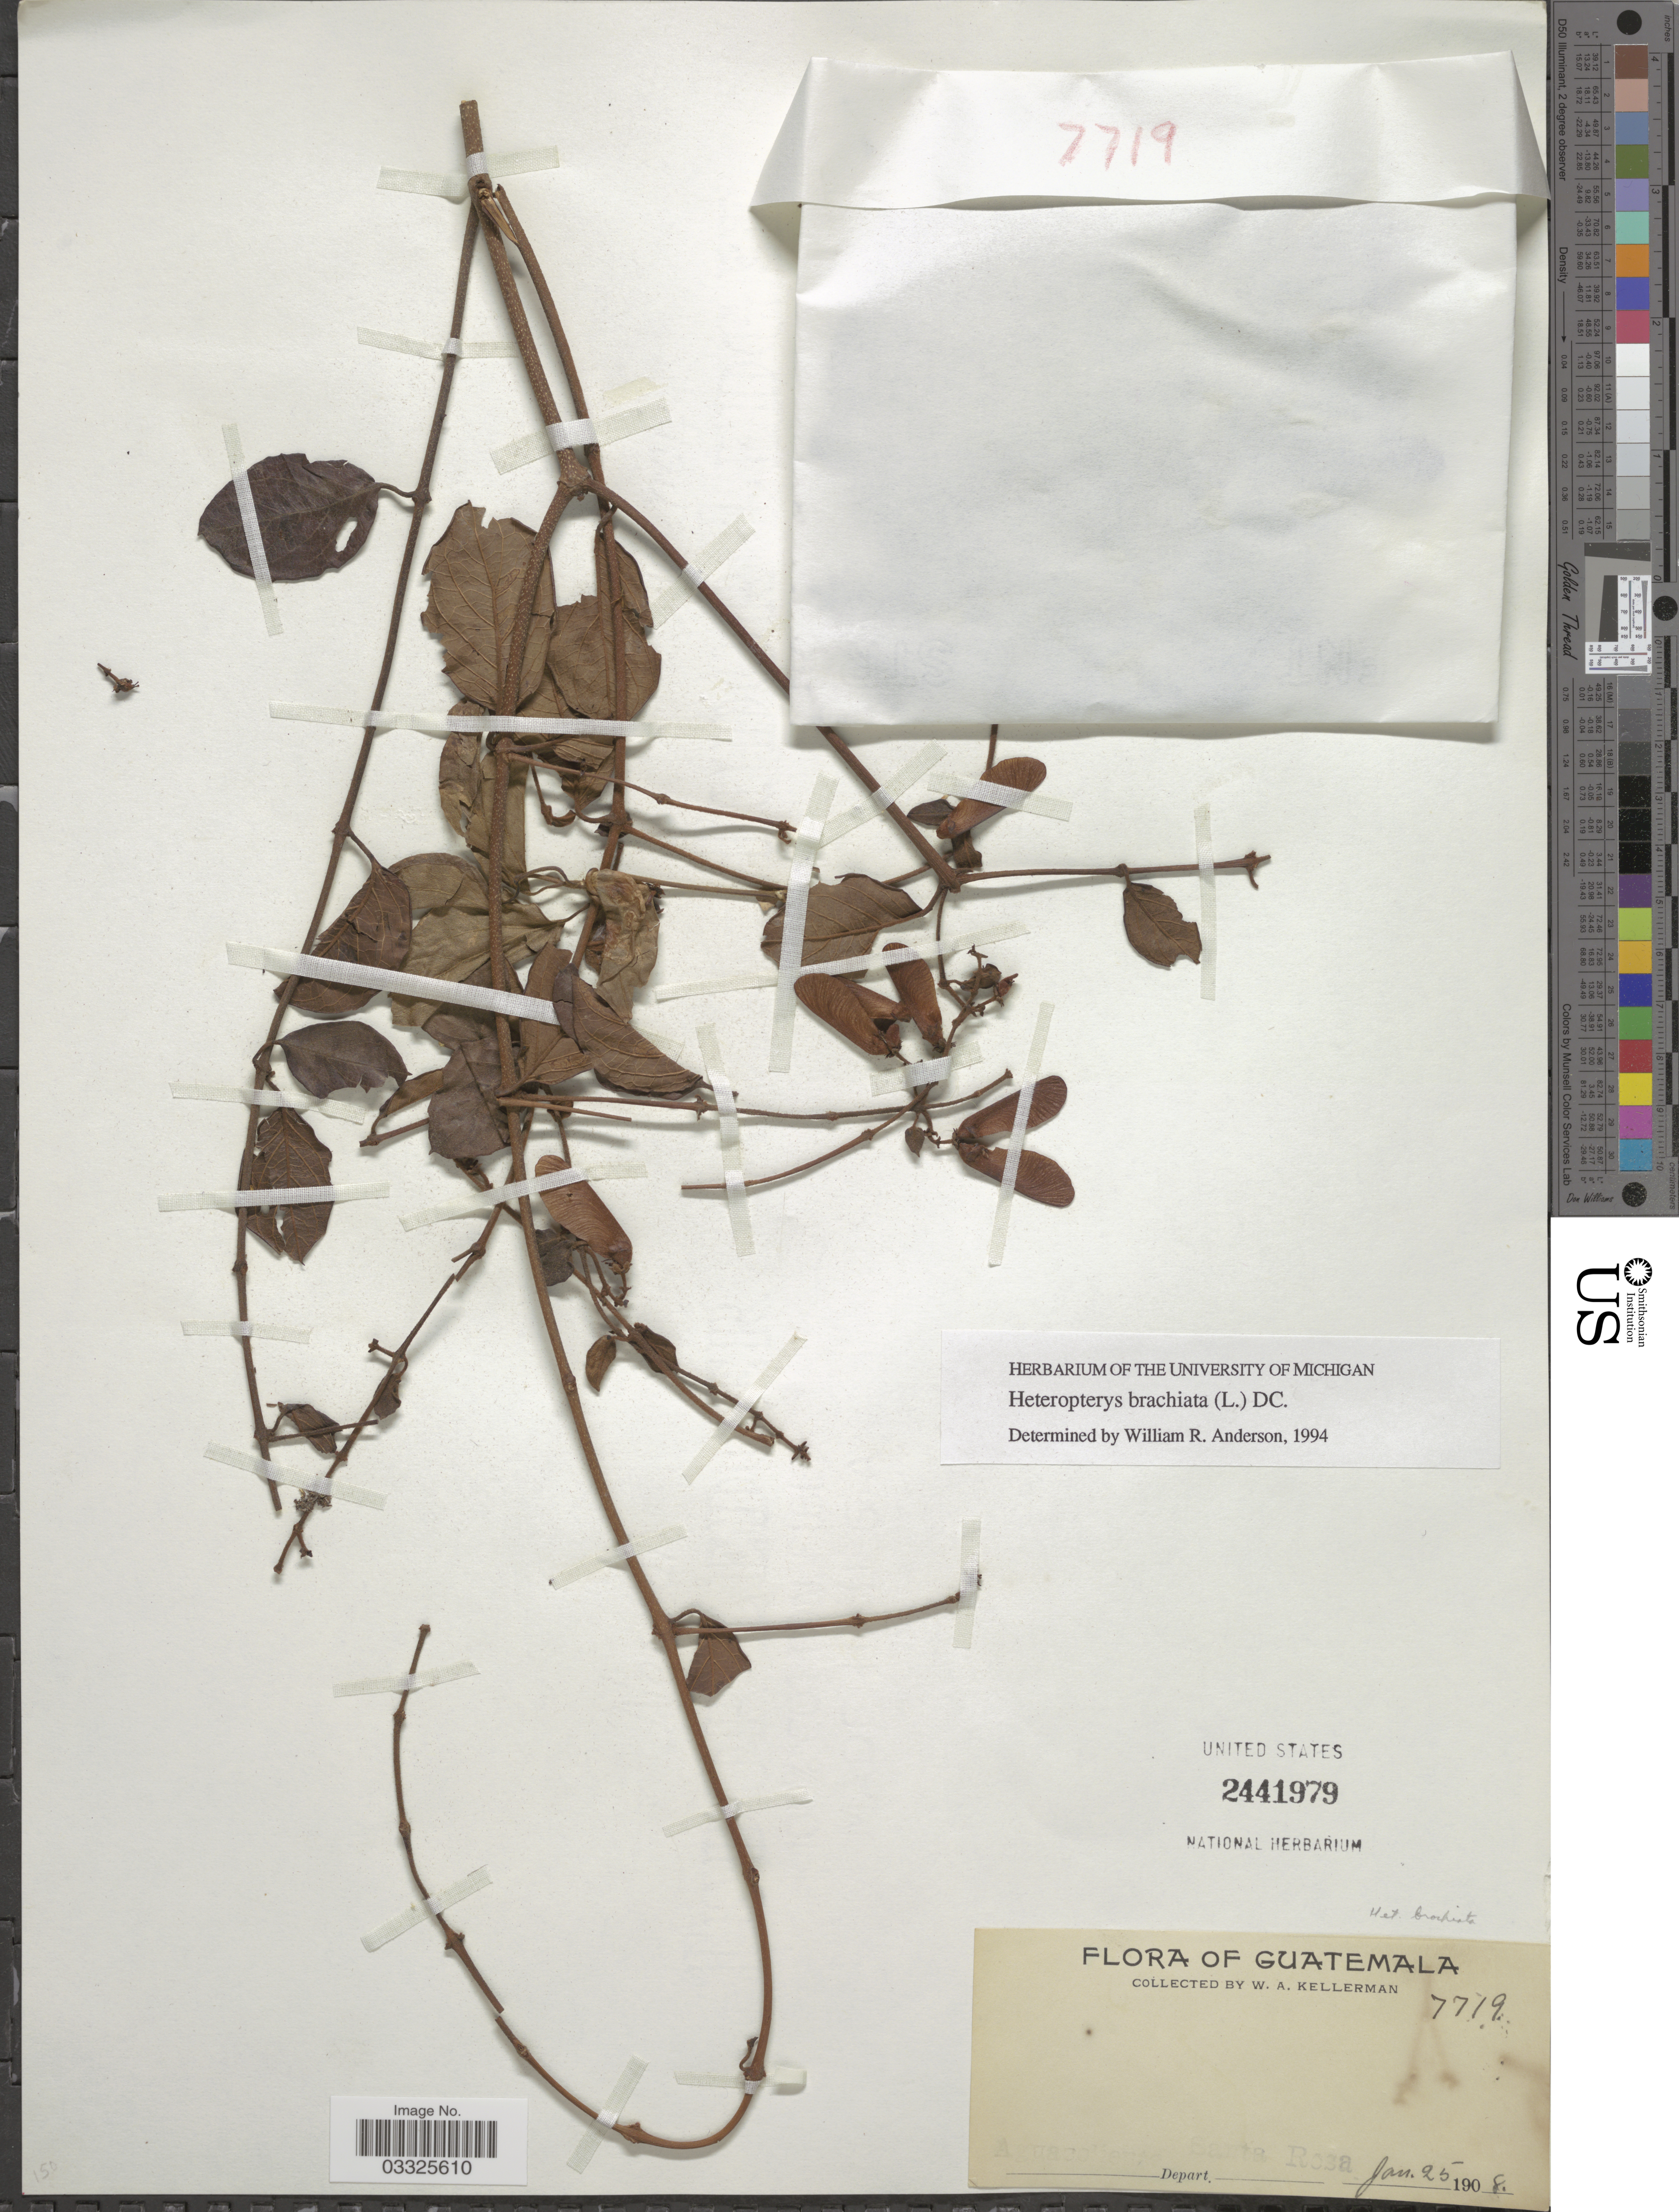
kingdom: Plantae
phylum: Tracheophyta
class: Magnoliopsida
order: Malpighiales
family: Malpighiaceae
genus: Heteropterys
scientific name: Heteropterys brachiata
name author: (L.) DC.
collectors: W. Kellerman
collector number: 7719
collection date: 1906-01-25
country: Guatemala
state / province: Santa Rosa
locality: Aguacaliente, Depart. Santa Rosa.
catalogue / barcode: US 2441979